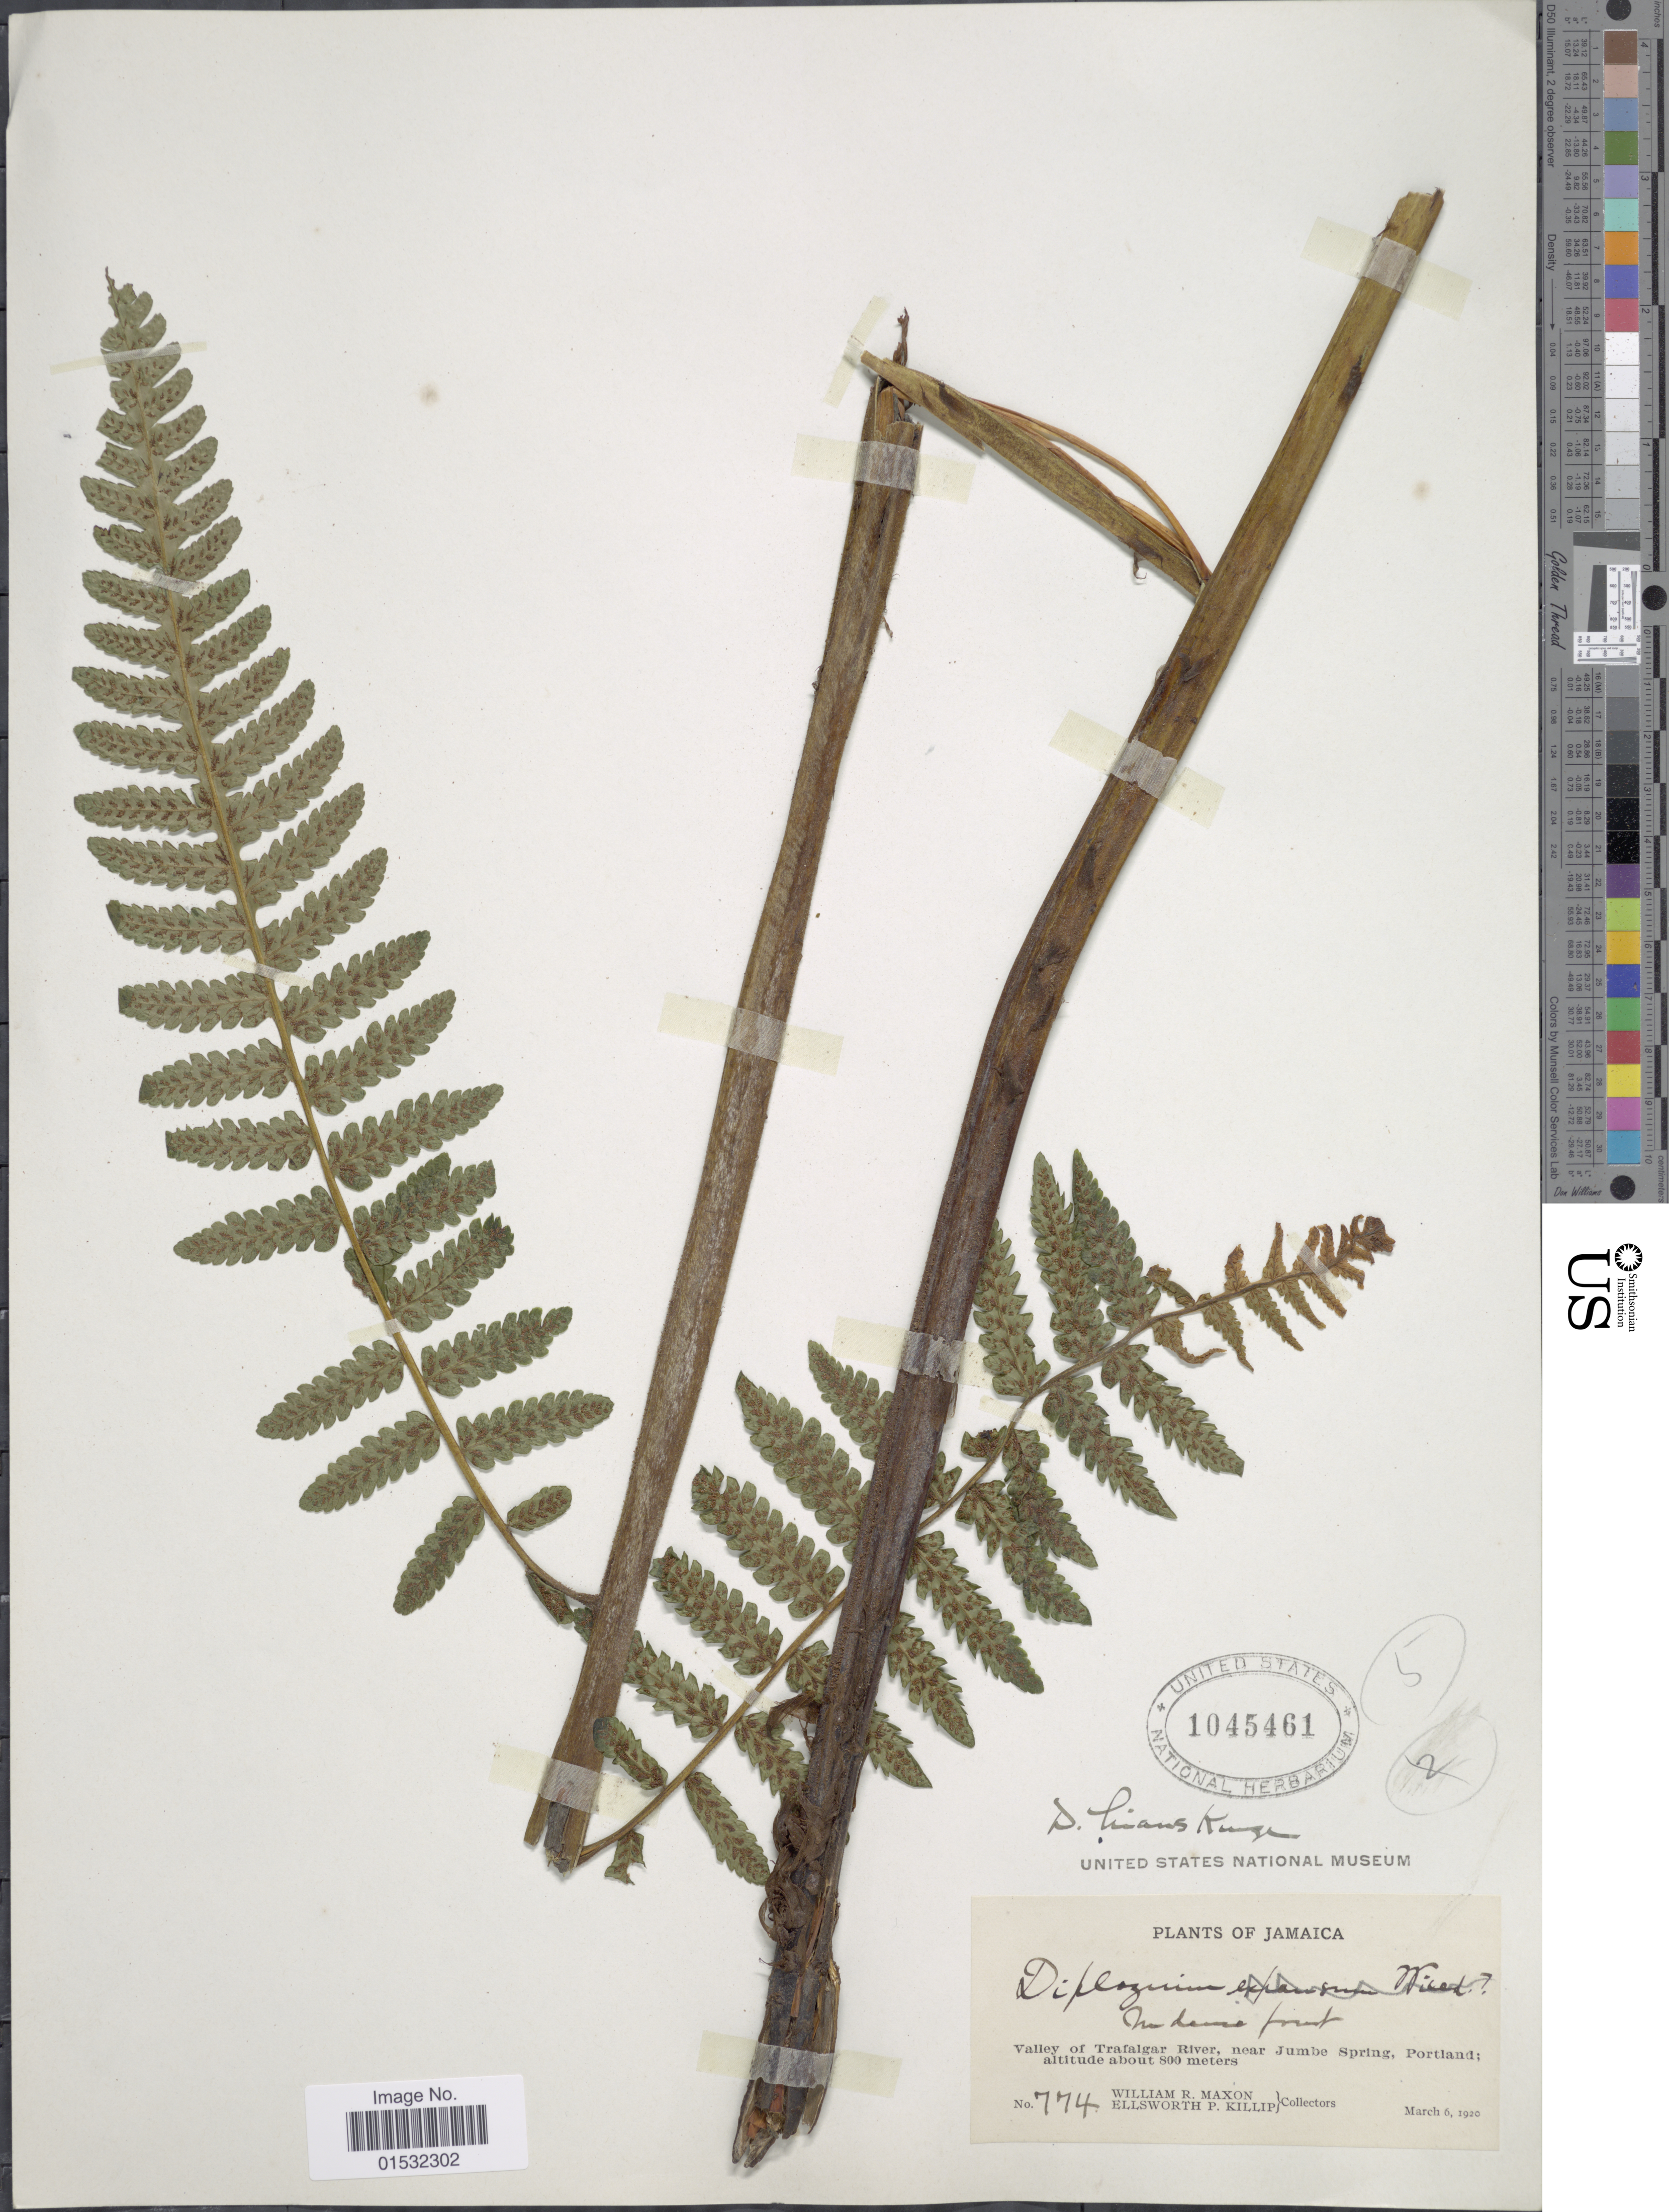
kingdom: Plantae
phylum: Tracheophyta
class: Polypodiopsida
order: Polypodiales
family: Athyriaceae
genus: Diplazium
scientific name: Diplazium hians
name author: Kunze ex Klotzsch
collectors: W. R. Maxon & E. P. Killip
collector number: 774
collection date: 1920-03-06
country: Jamaica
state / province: Portland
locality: Valley of Trafalgar River, near Jumbe Spring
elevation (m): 800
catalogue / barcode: US 1045561